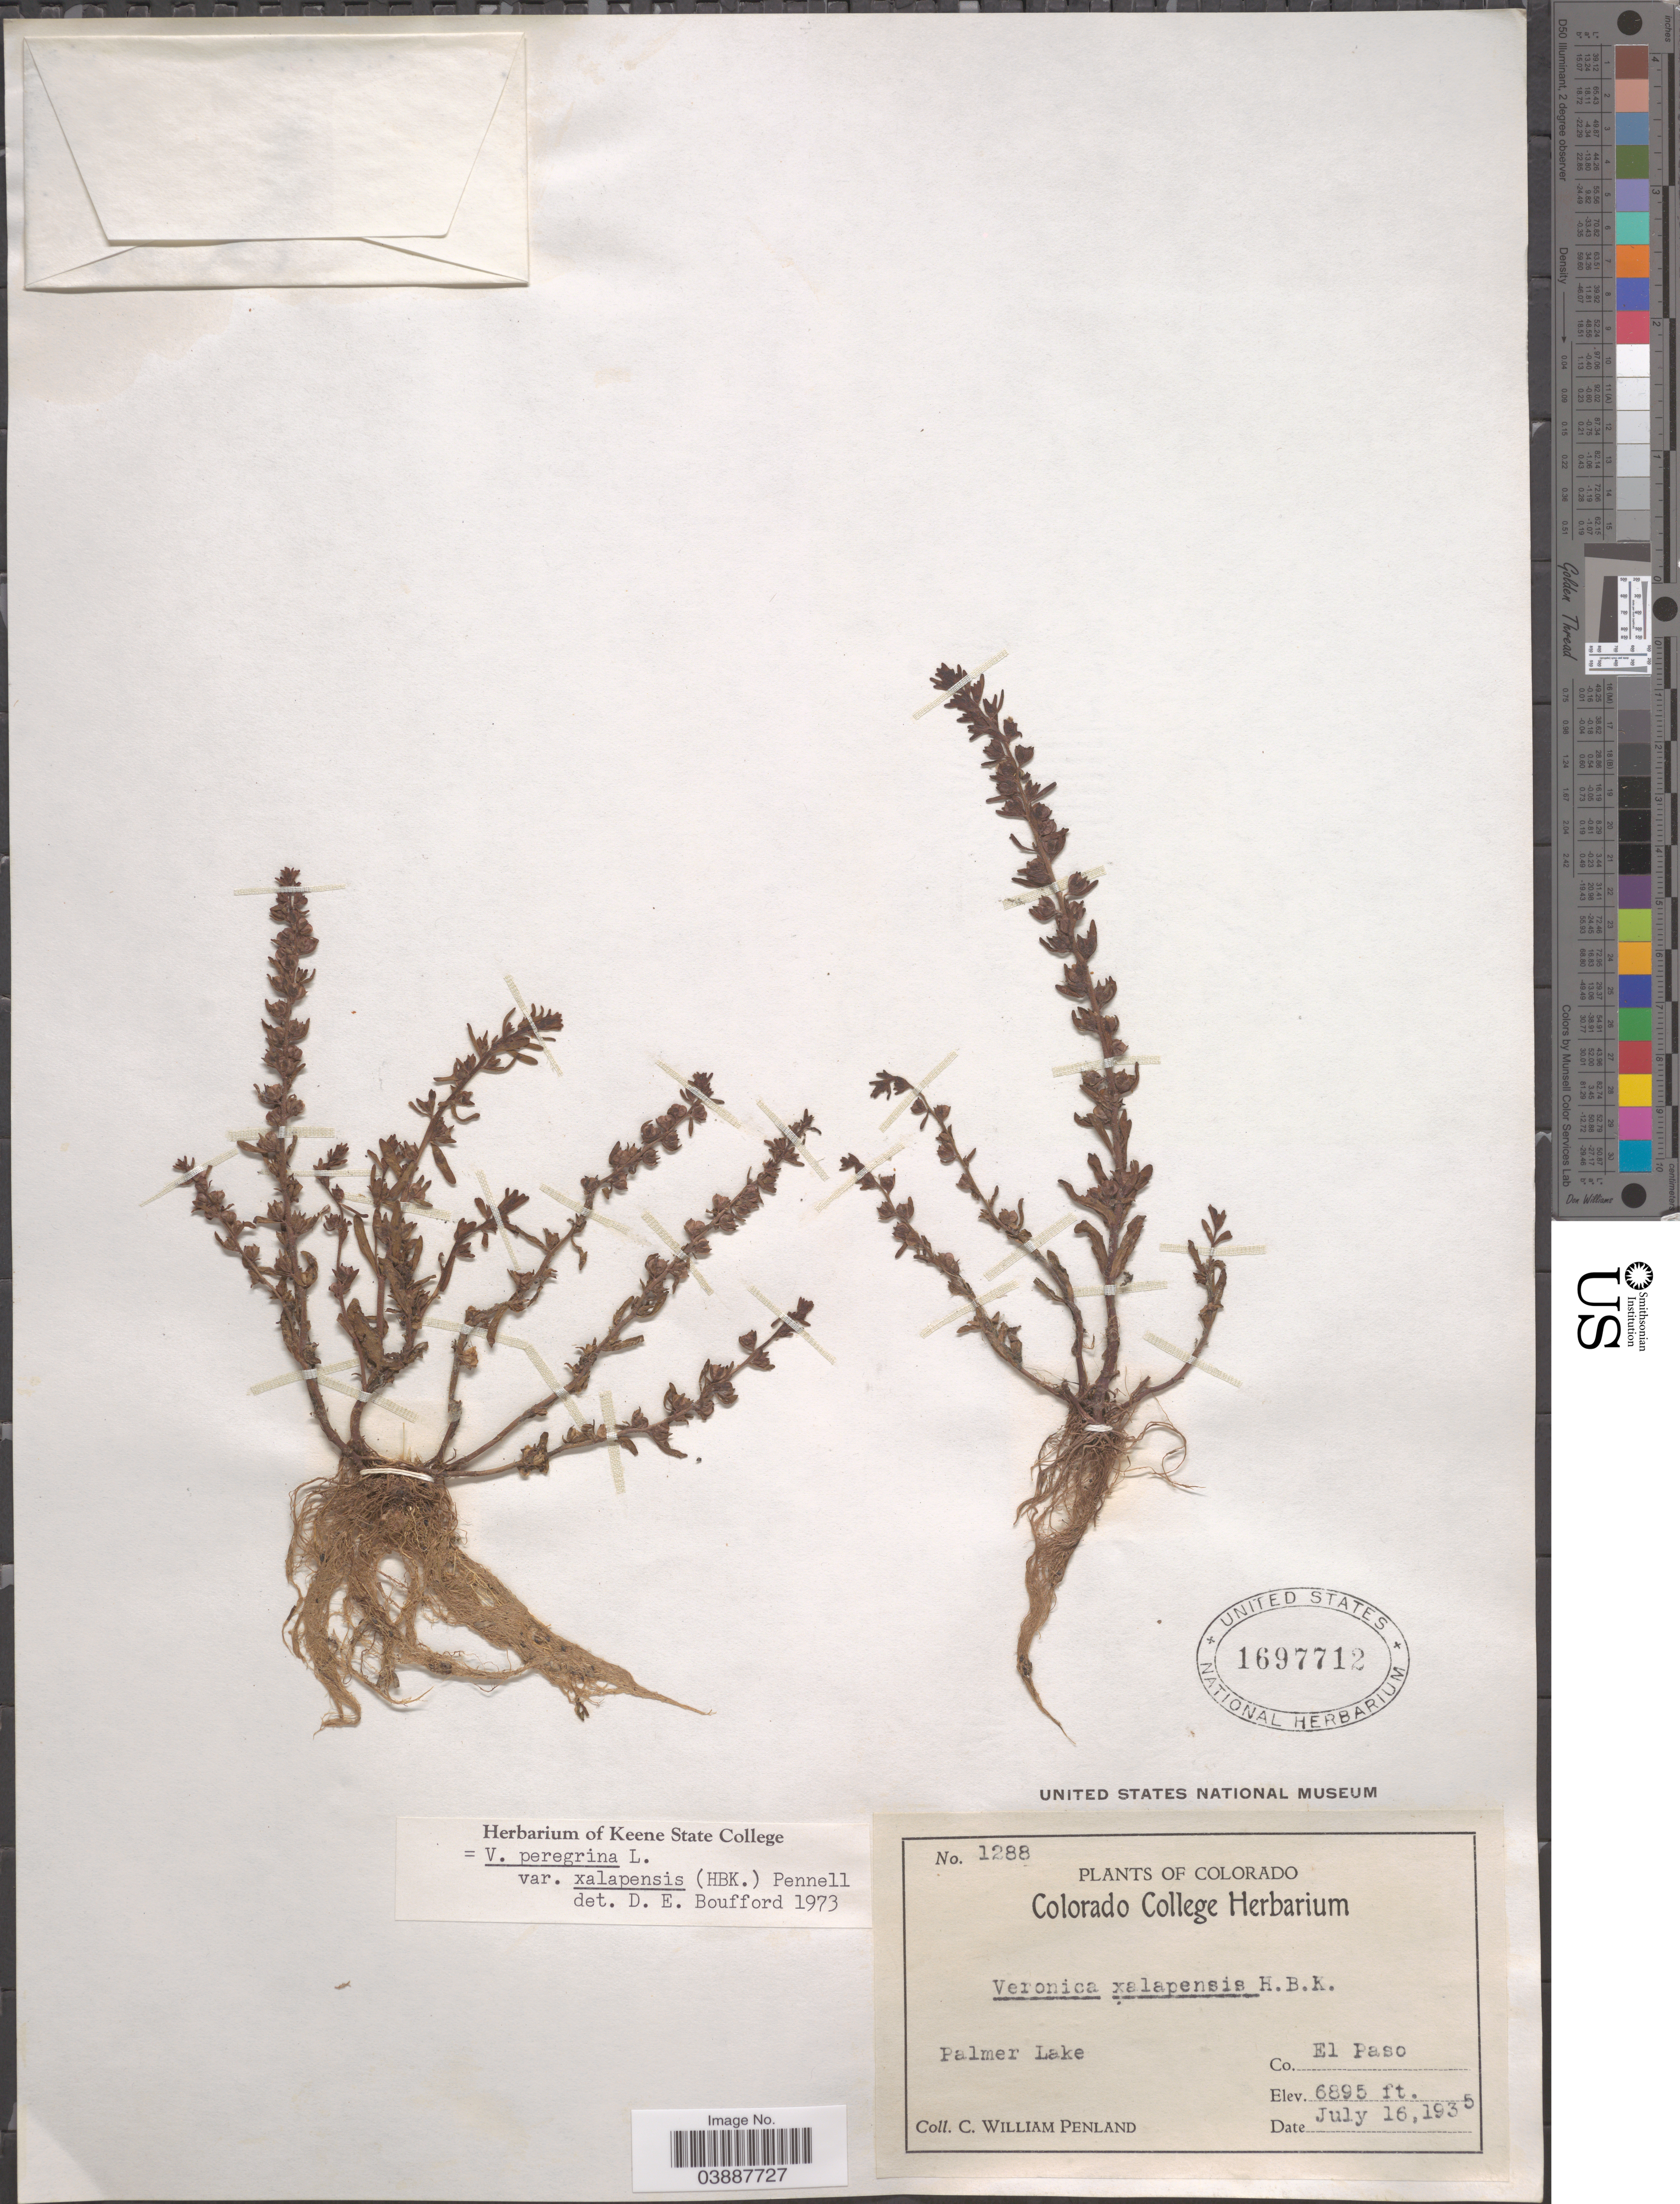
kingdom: Plantae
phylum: Tracheophyta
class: Magnoliopsida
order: Lamiales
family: Plantaginaceae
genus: Veronica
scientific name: Veronica peregrina var. xalapensis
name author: Kunth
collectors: C. W. Penland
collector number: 1288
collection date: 1935-07-16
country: United States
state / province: Colorado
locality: Palmer Lake. Co. El Paso.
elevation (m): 2102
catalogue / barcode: US 1697712